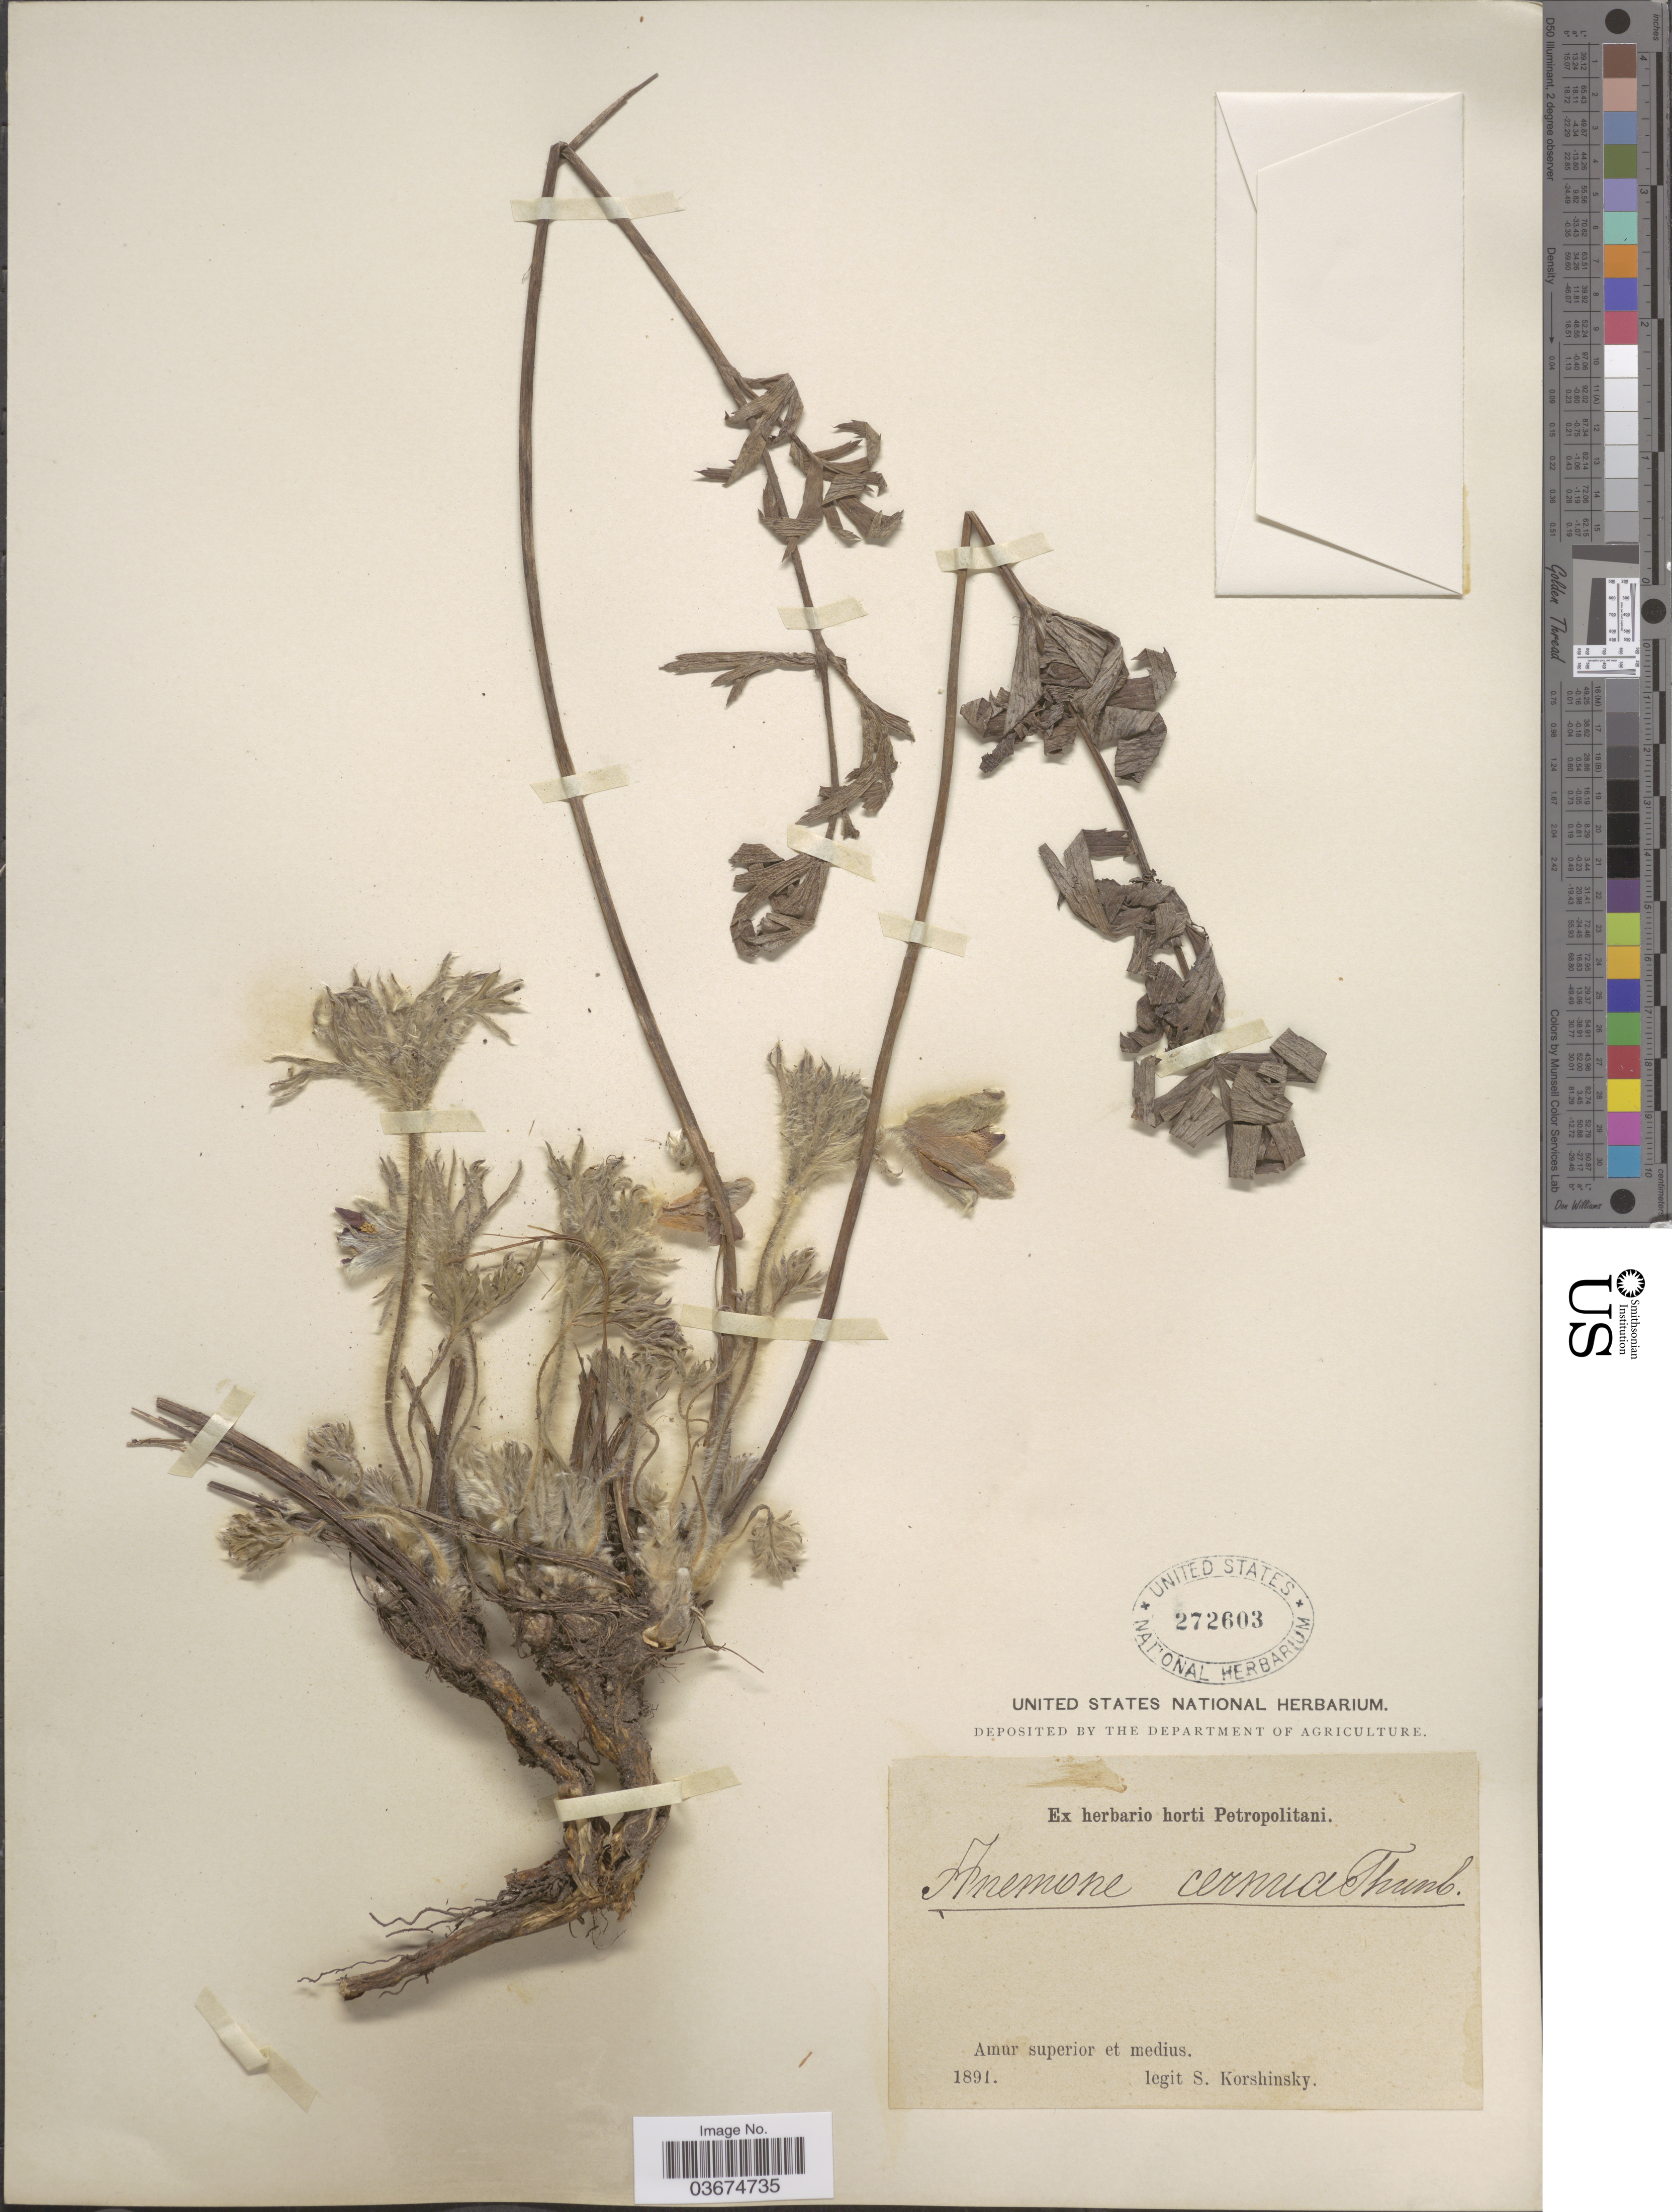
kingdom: Plantae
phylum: Tracheophyta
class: Magnoliopsida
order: Ranunculales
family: Ranunculaceae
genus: Pulsatilla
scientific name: Pulsatilla cernua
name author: (Thunb.) Bercht. & J. Presl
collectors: S. I. Korshinsky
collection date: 1891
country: Russian Federation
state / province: Amur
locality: Amur superior et medius.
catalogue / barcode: US 272603